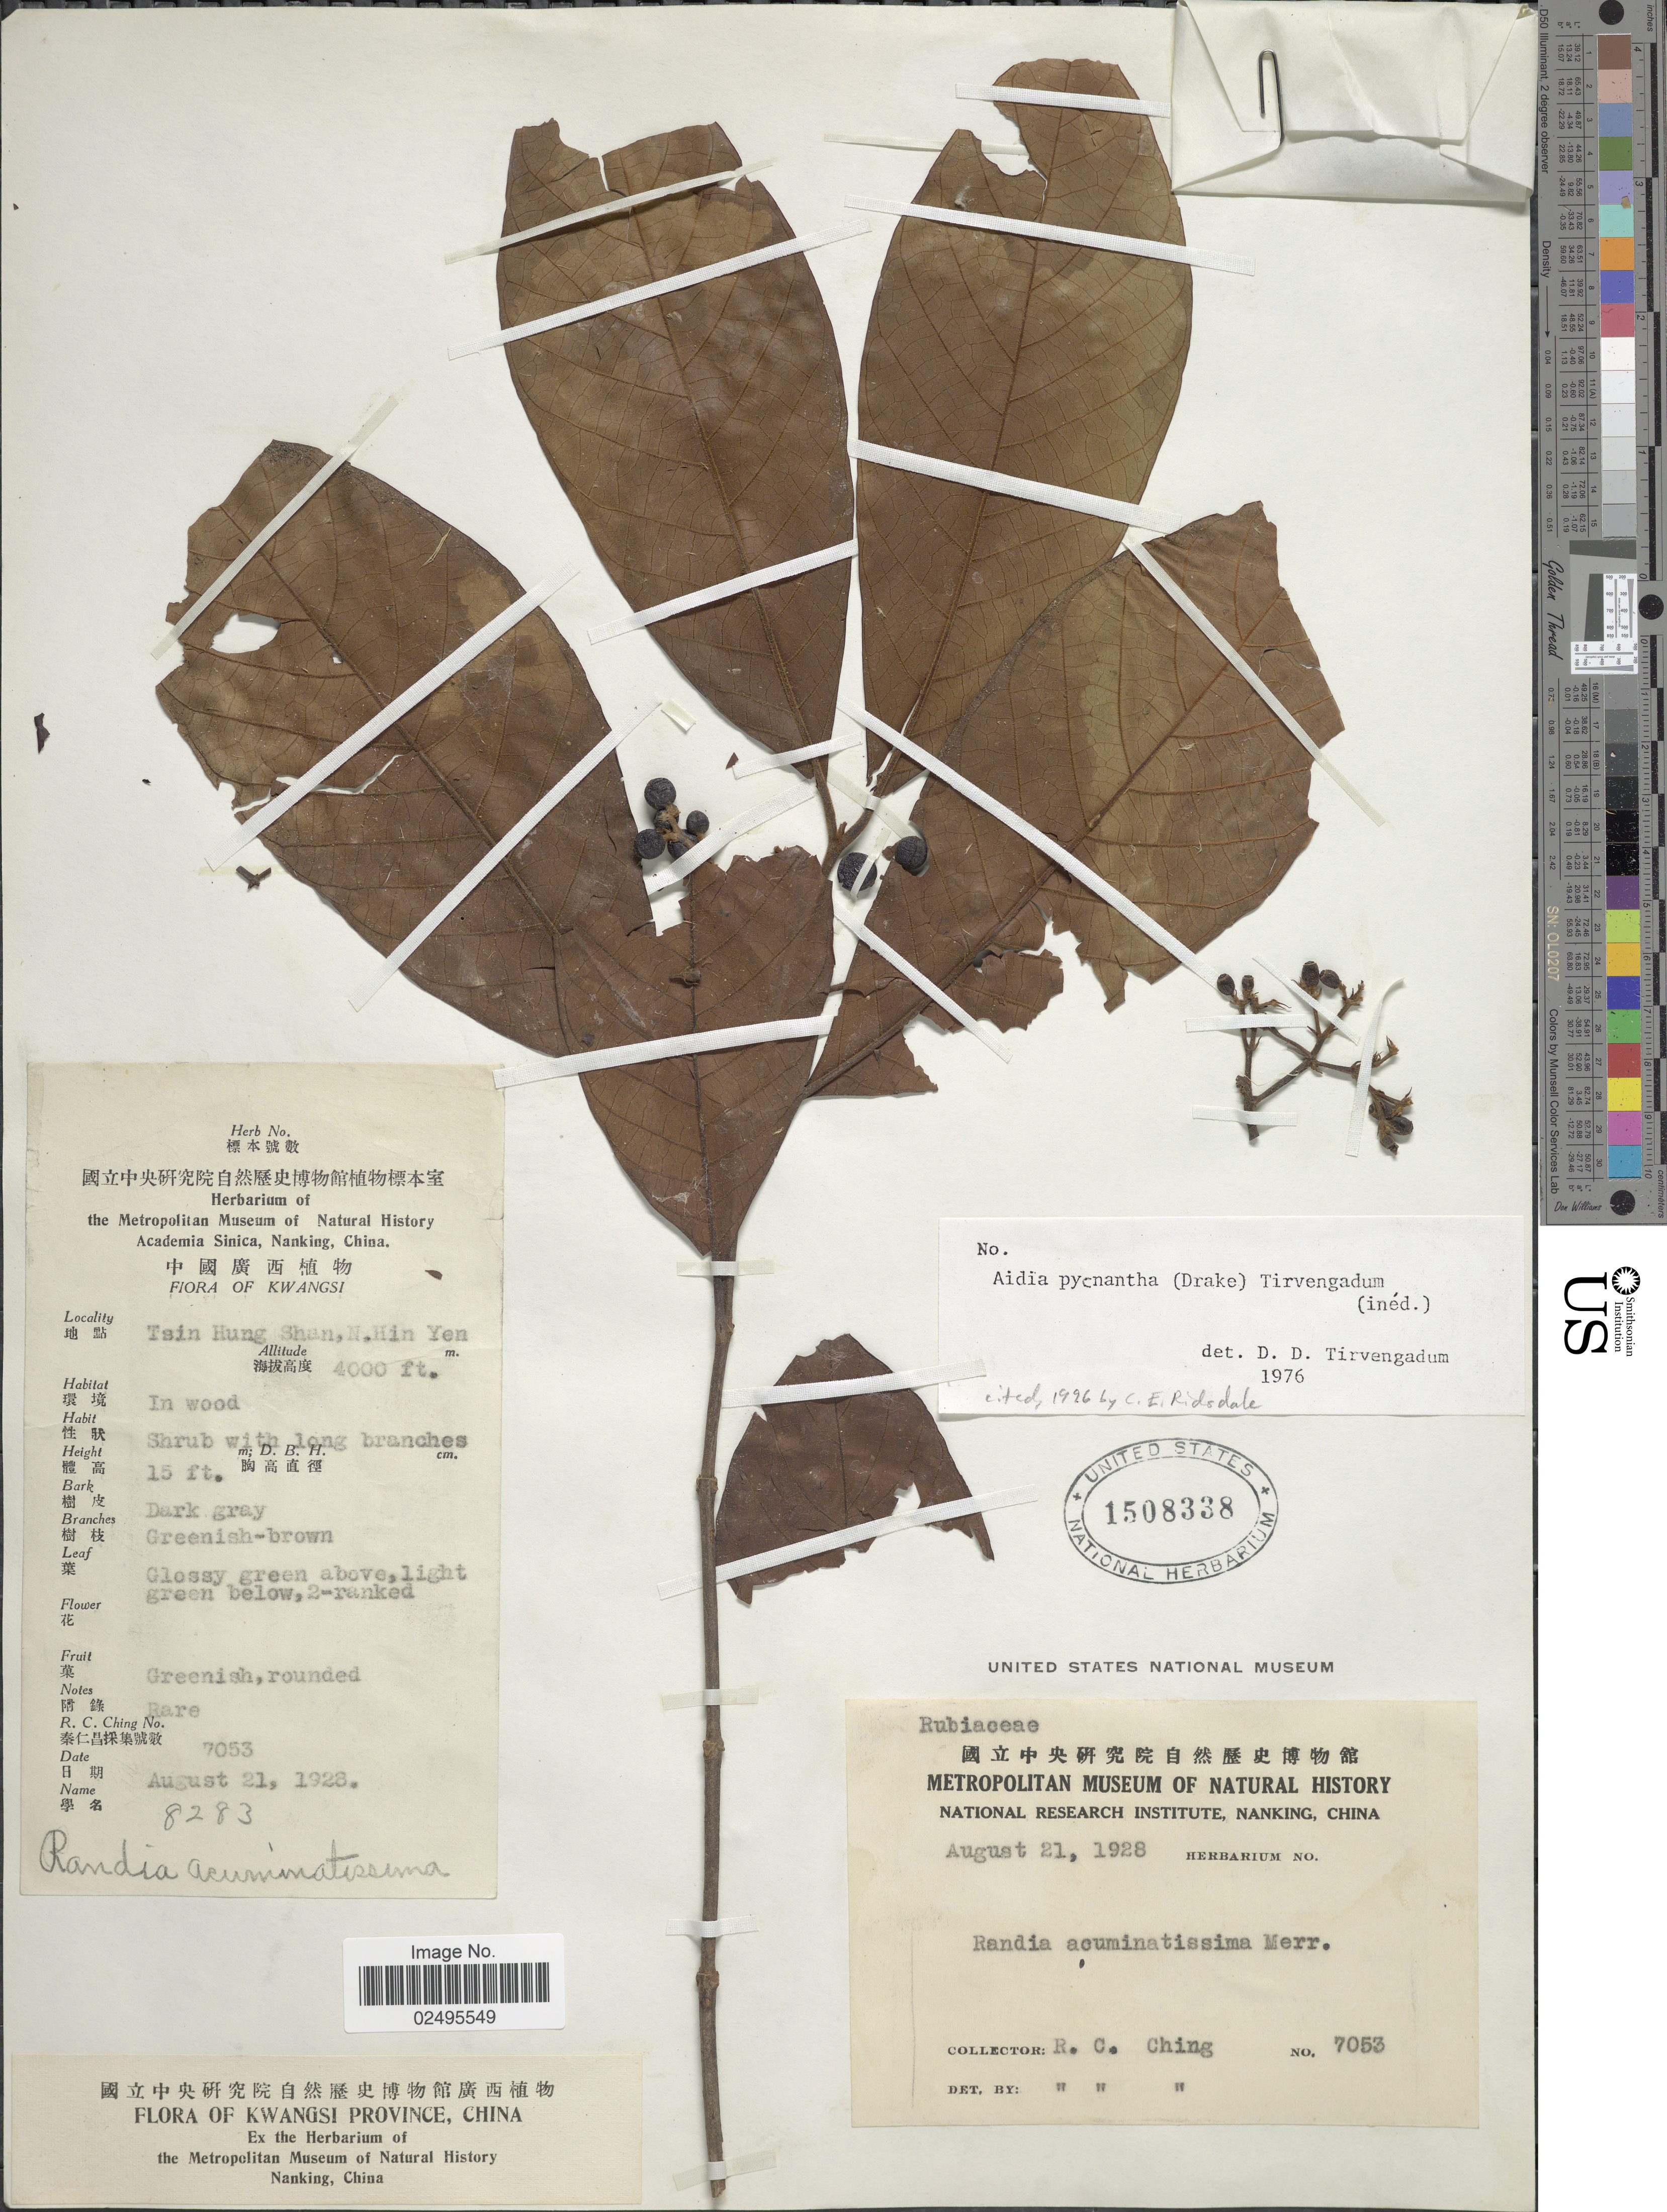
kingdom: Plantae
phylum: Tracheophyta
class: Magnoliopsida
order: Gentianales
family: Rubiaceae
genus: Aidia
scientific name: Aidia pycnantha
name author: (Drake) Tirveng.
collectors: R. C. Ching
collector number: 7053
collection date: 1928-08-21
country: China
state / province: Guangxi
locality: Kwangsi Province, Tsin Hung Shan, N. Hin Yen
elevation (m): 1219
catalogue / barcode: US 1508338